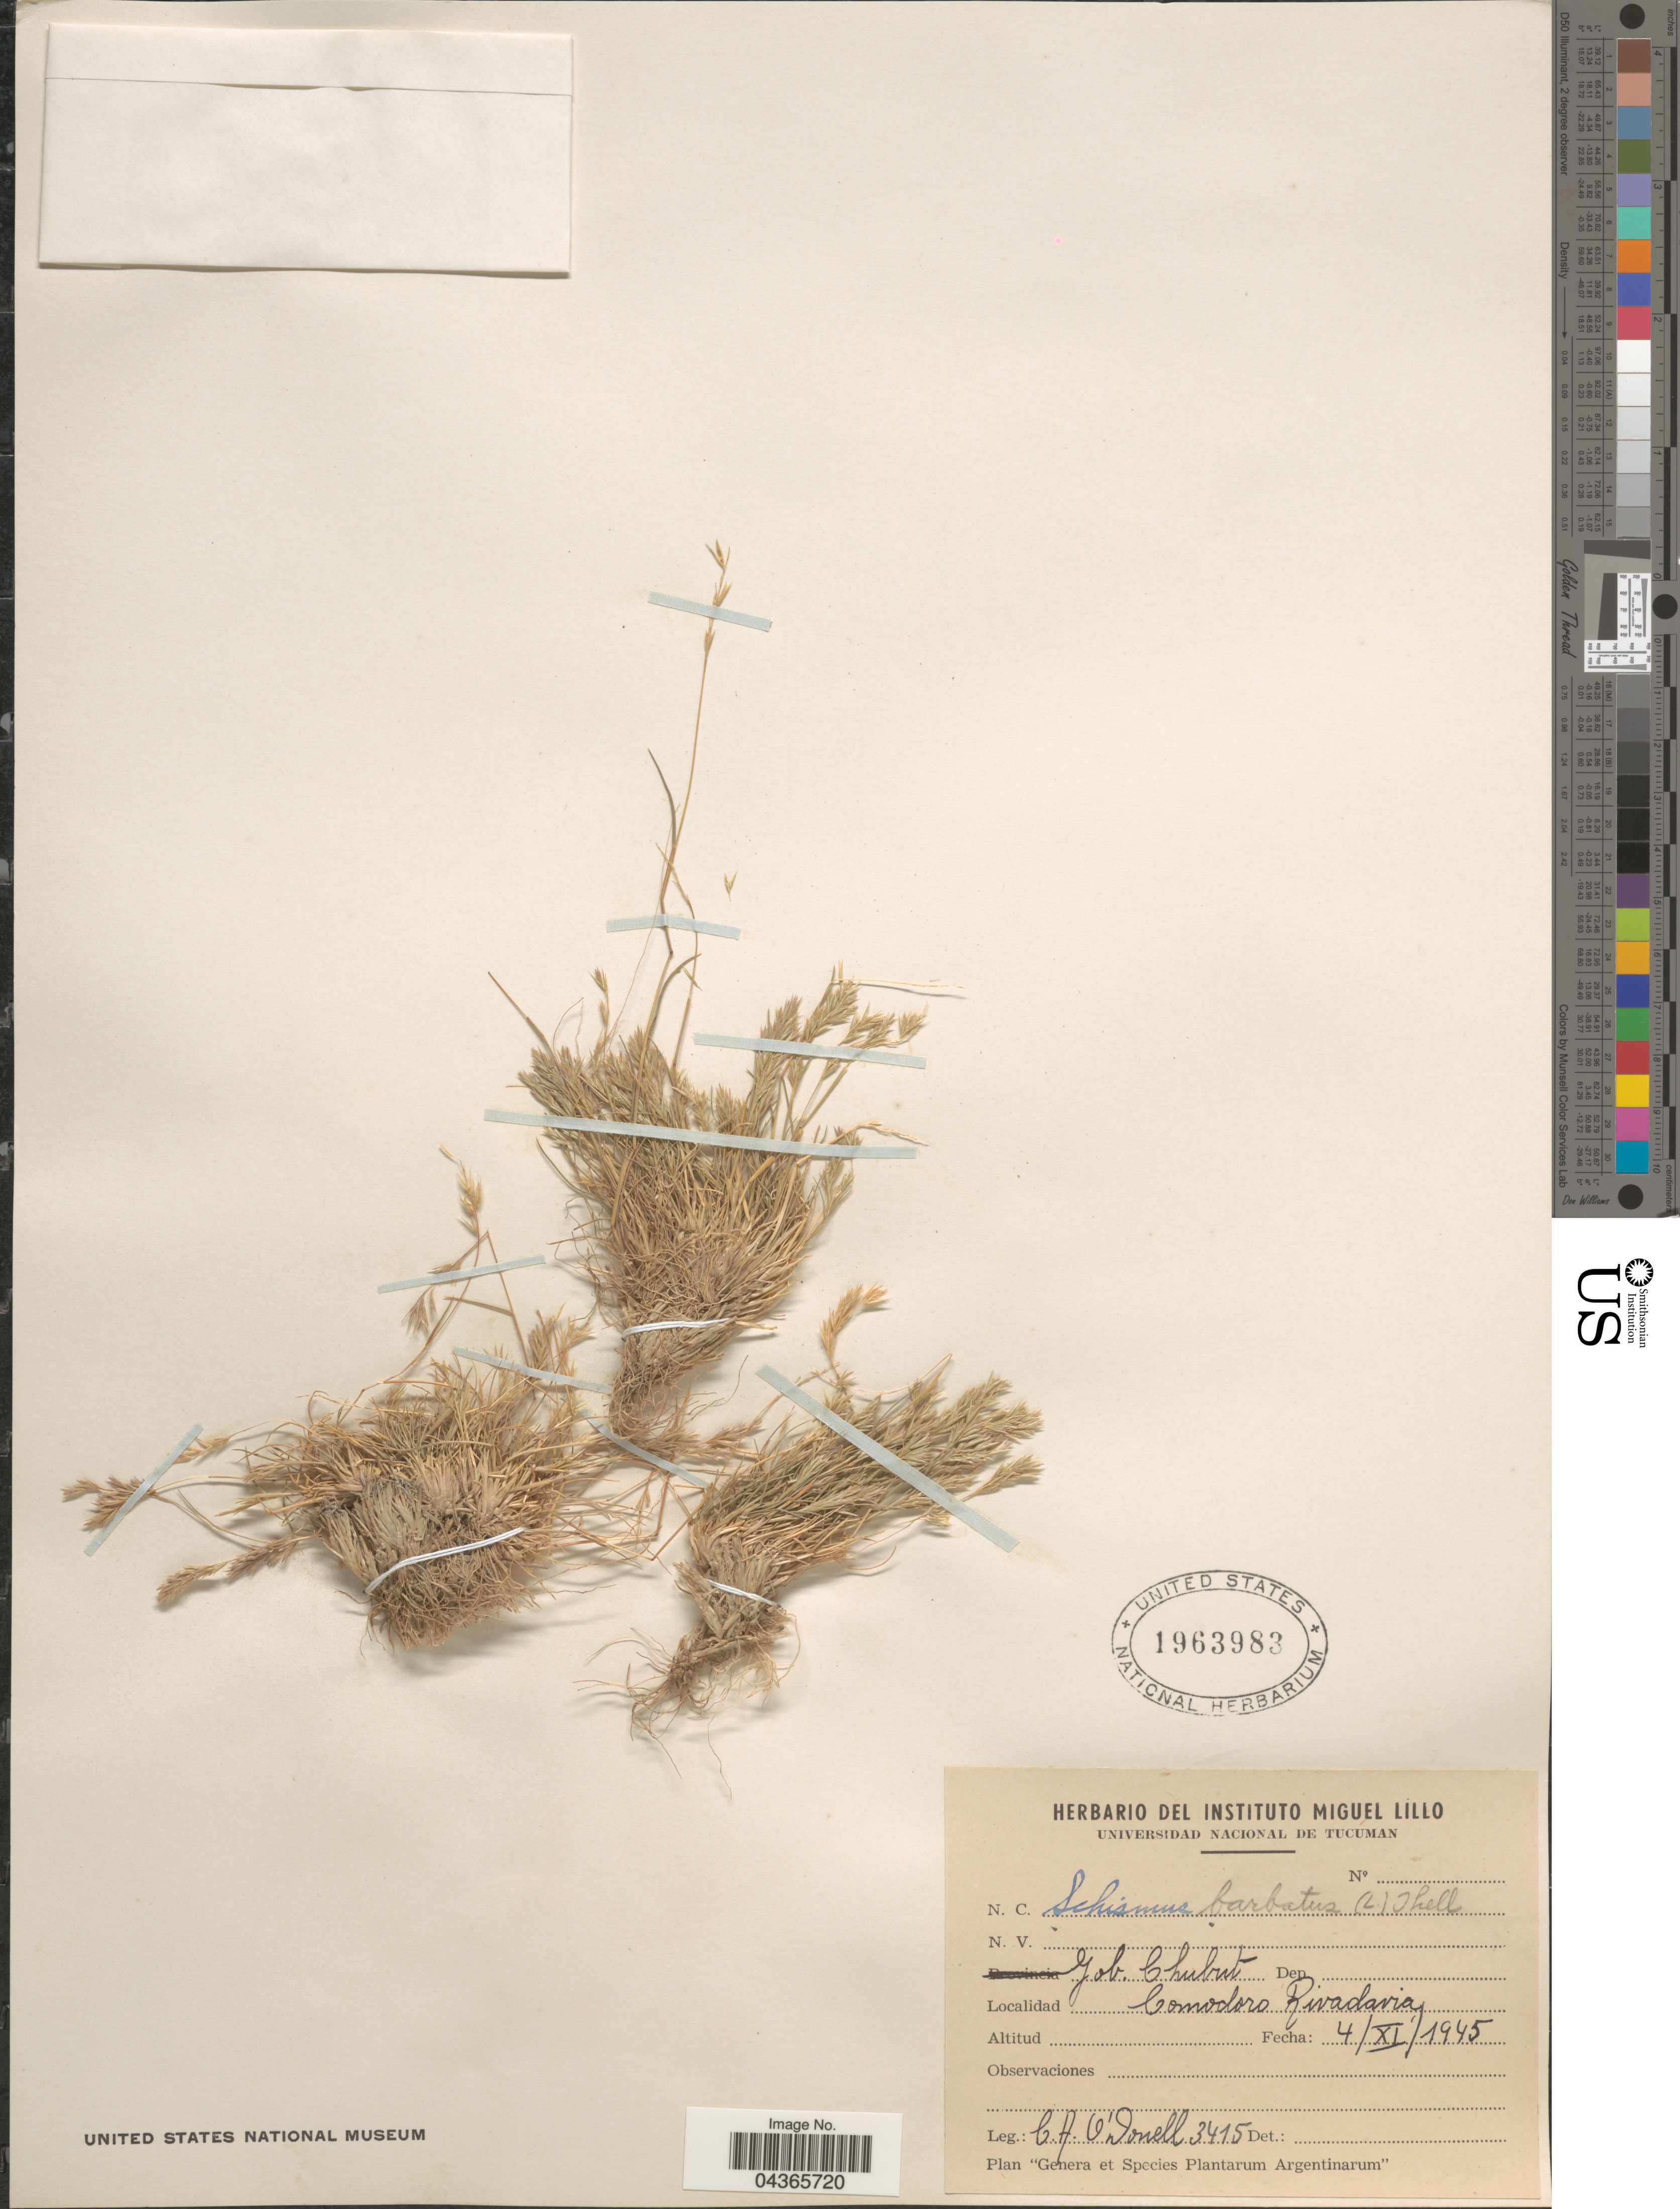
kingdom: Plantae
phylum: Tracheophyta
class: Liliopsida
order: Poales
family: Poaceae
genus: Schismus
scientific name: Schismus barbatus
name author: (L.) Thell.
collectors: C. A. O'Donell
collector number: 3415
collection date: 1945-11-04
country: Argentina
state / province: Chubut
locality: Gob. Chubut. Comodoro Rivadavia.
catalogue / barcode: US 1963983